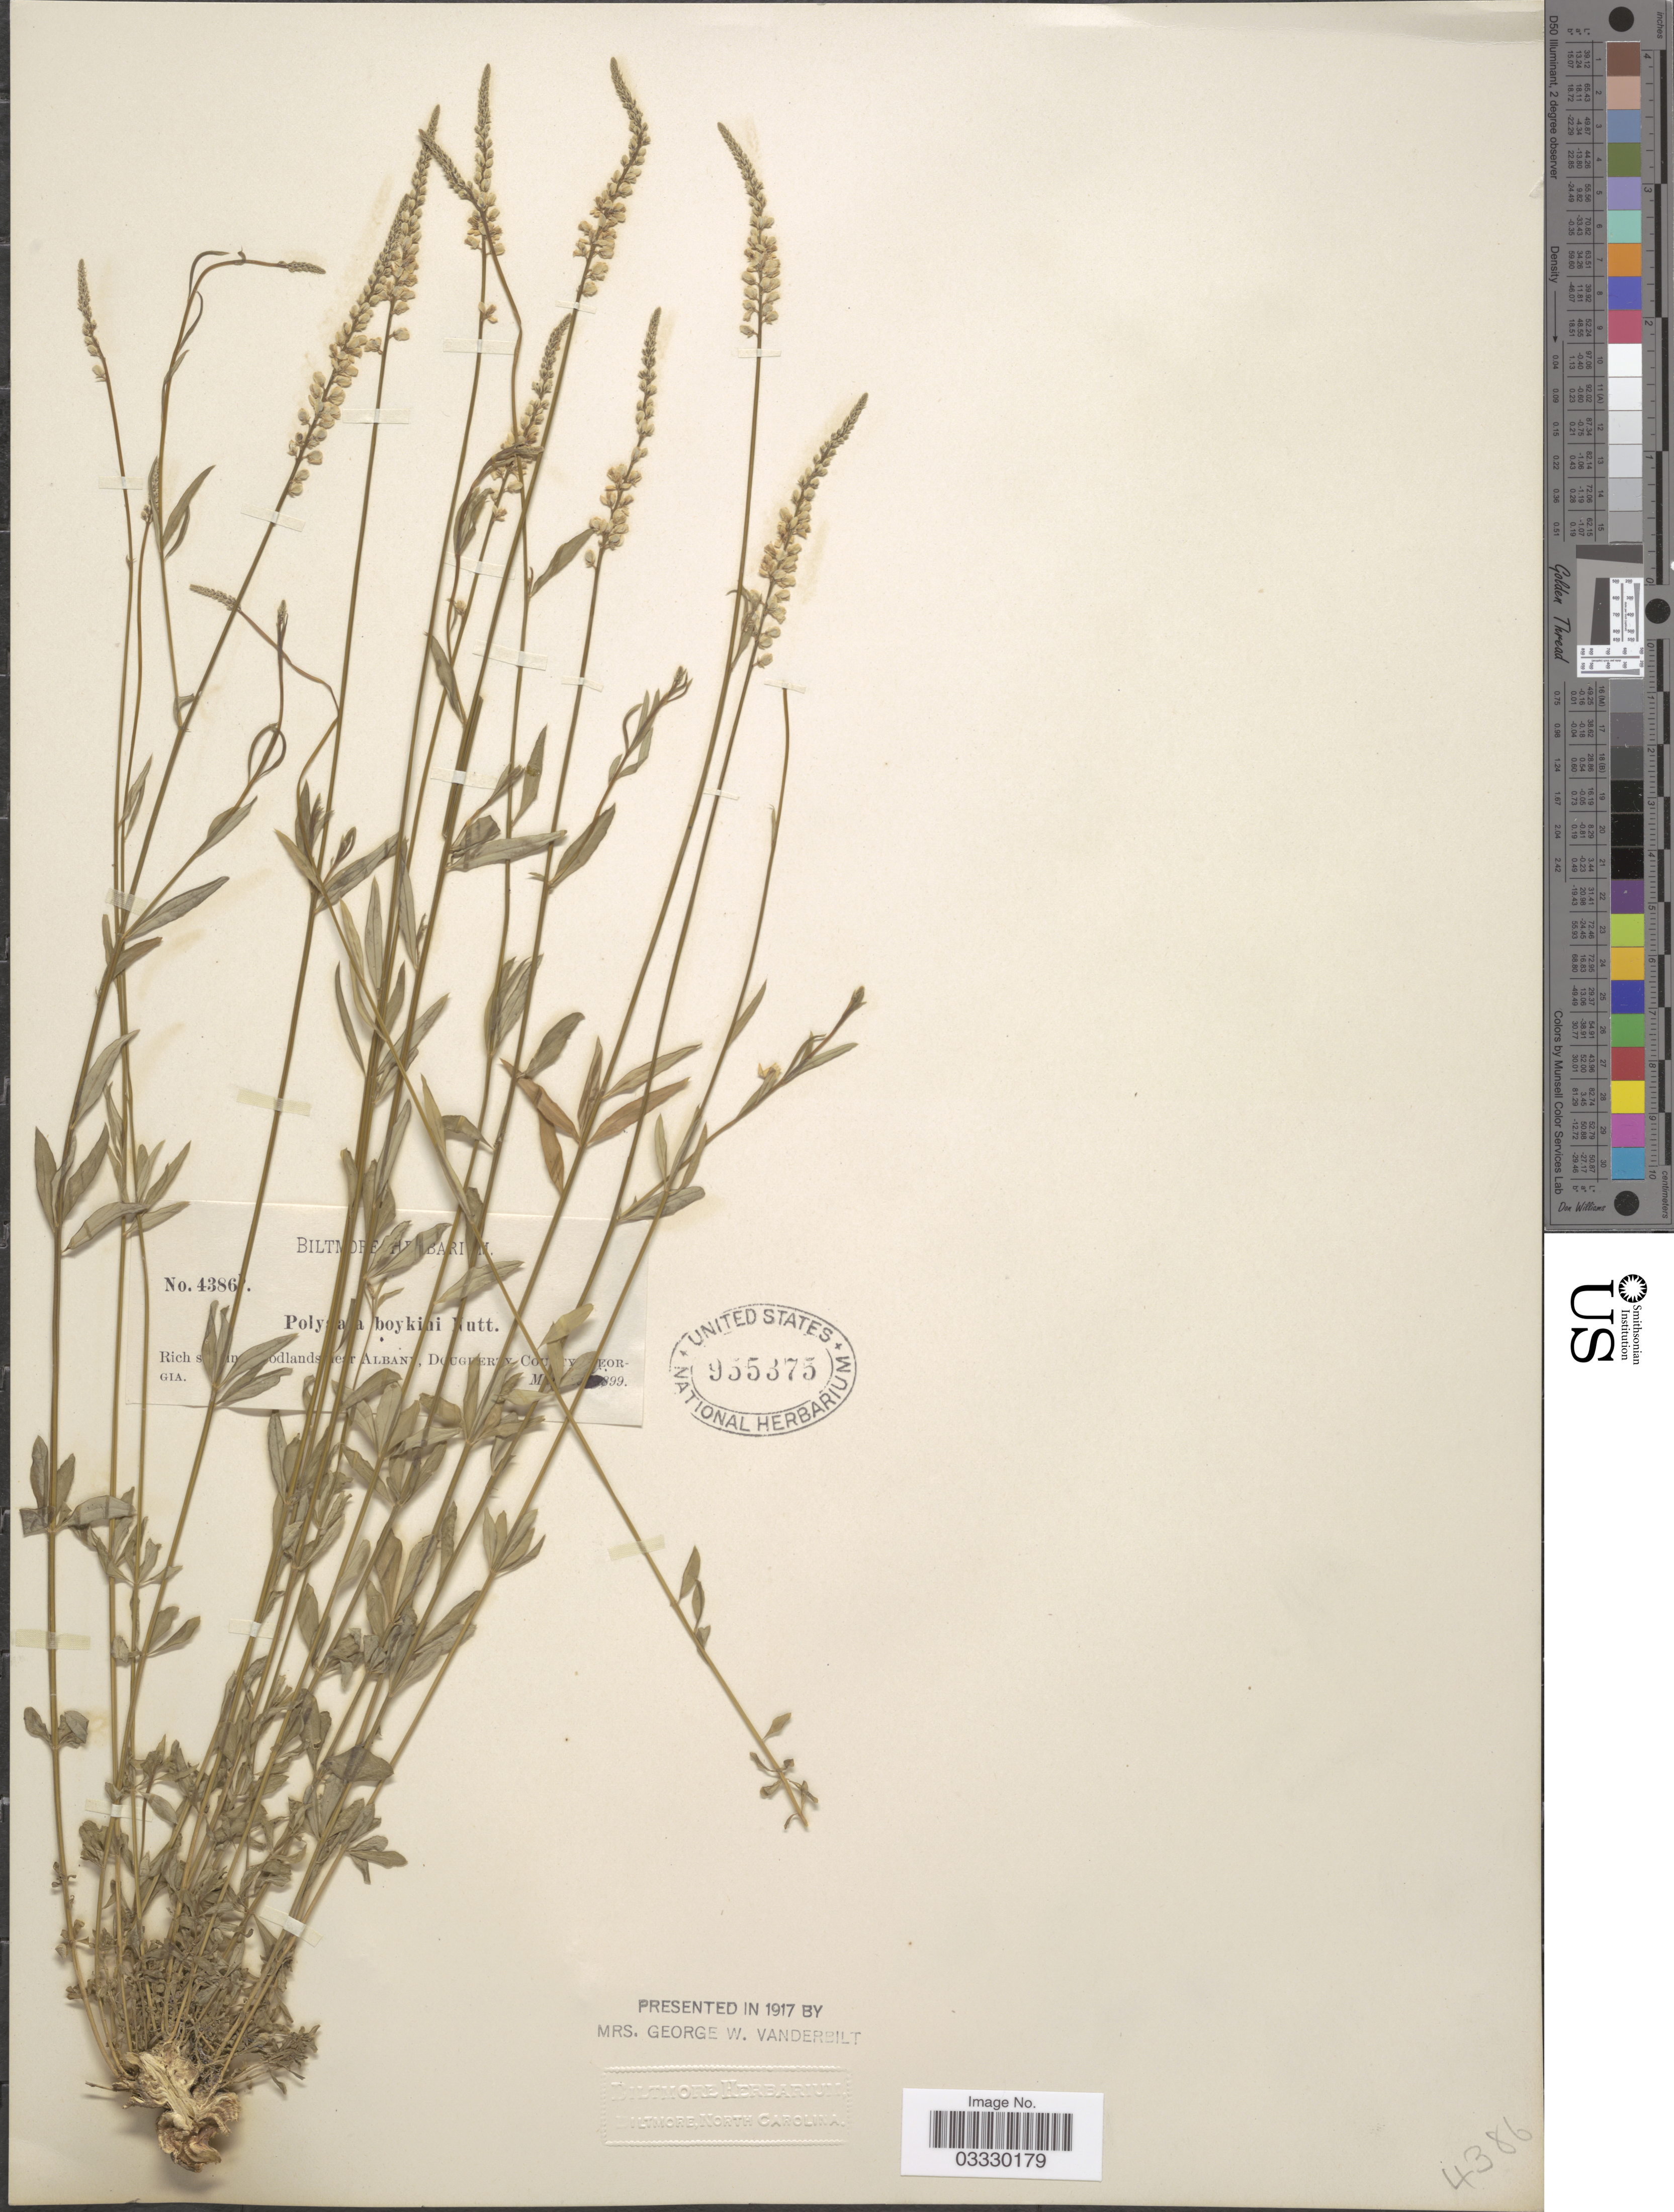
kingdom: Plantae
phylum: Tracheophyta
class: Magnoliopsida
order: Fabales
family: Polygalaceae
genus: Polygala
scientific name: Polygala boykinii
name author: Nutt.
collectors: ex herb. Biltmore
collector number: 4386!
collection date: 1899-05-20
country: United States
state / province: Georgia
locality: Near Albany, Dougherty County.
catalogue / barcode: US 955375